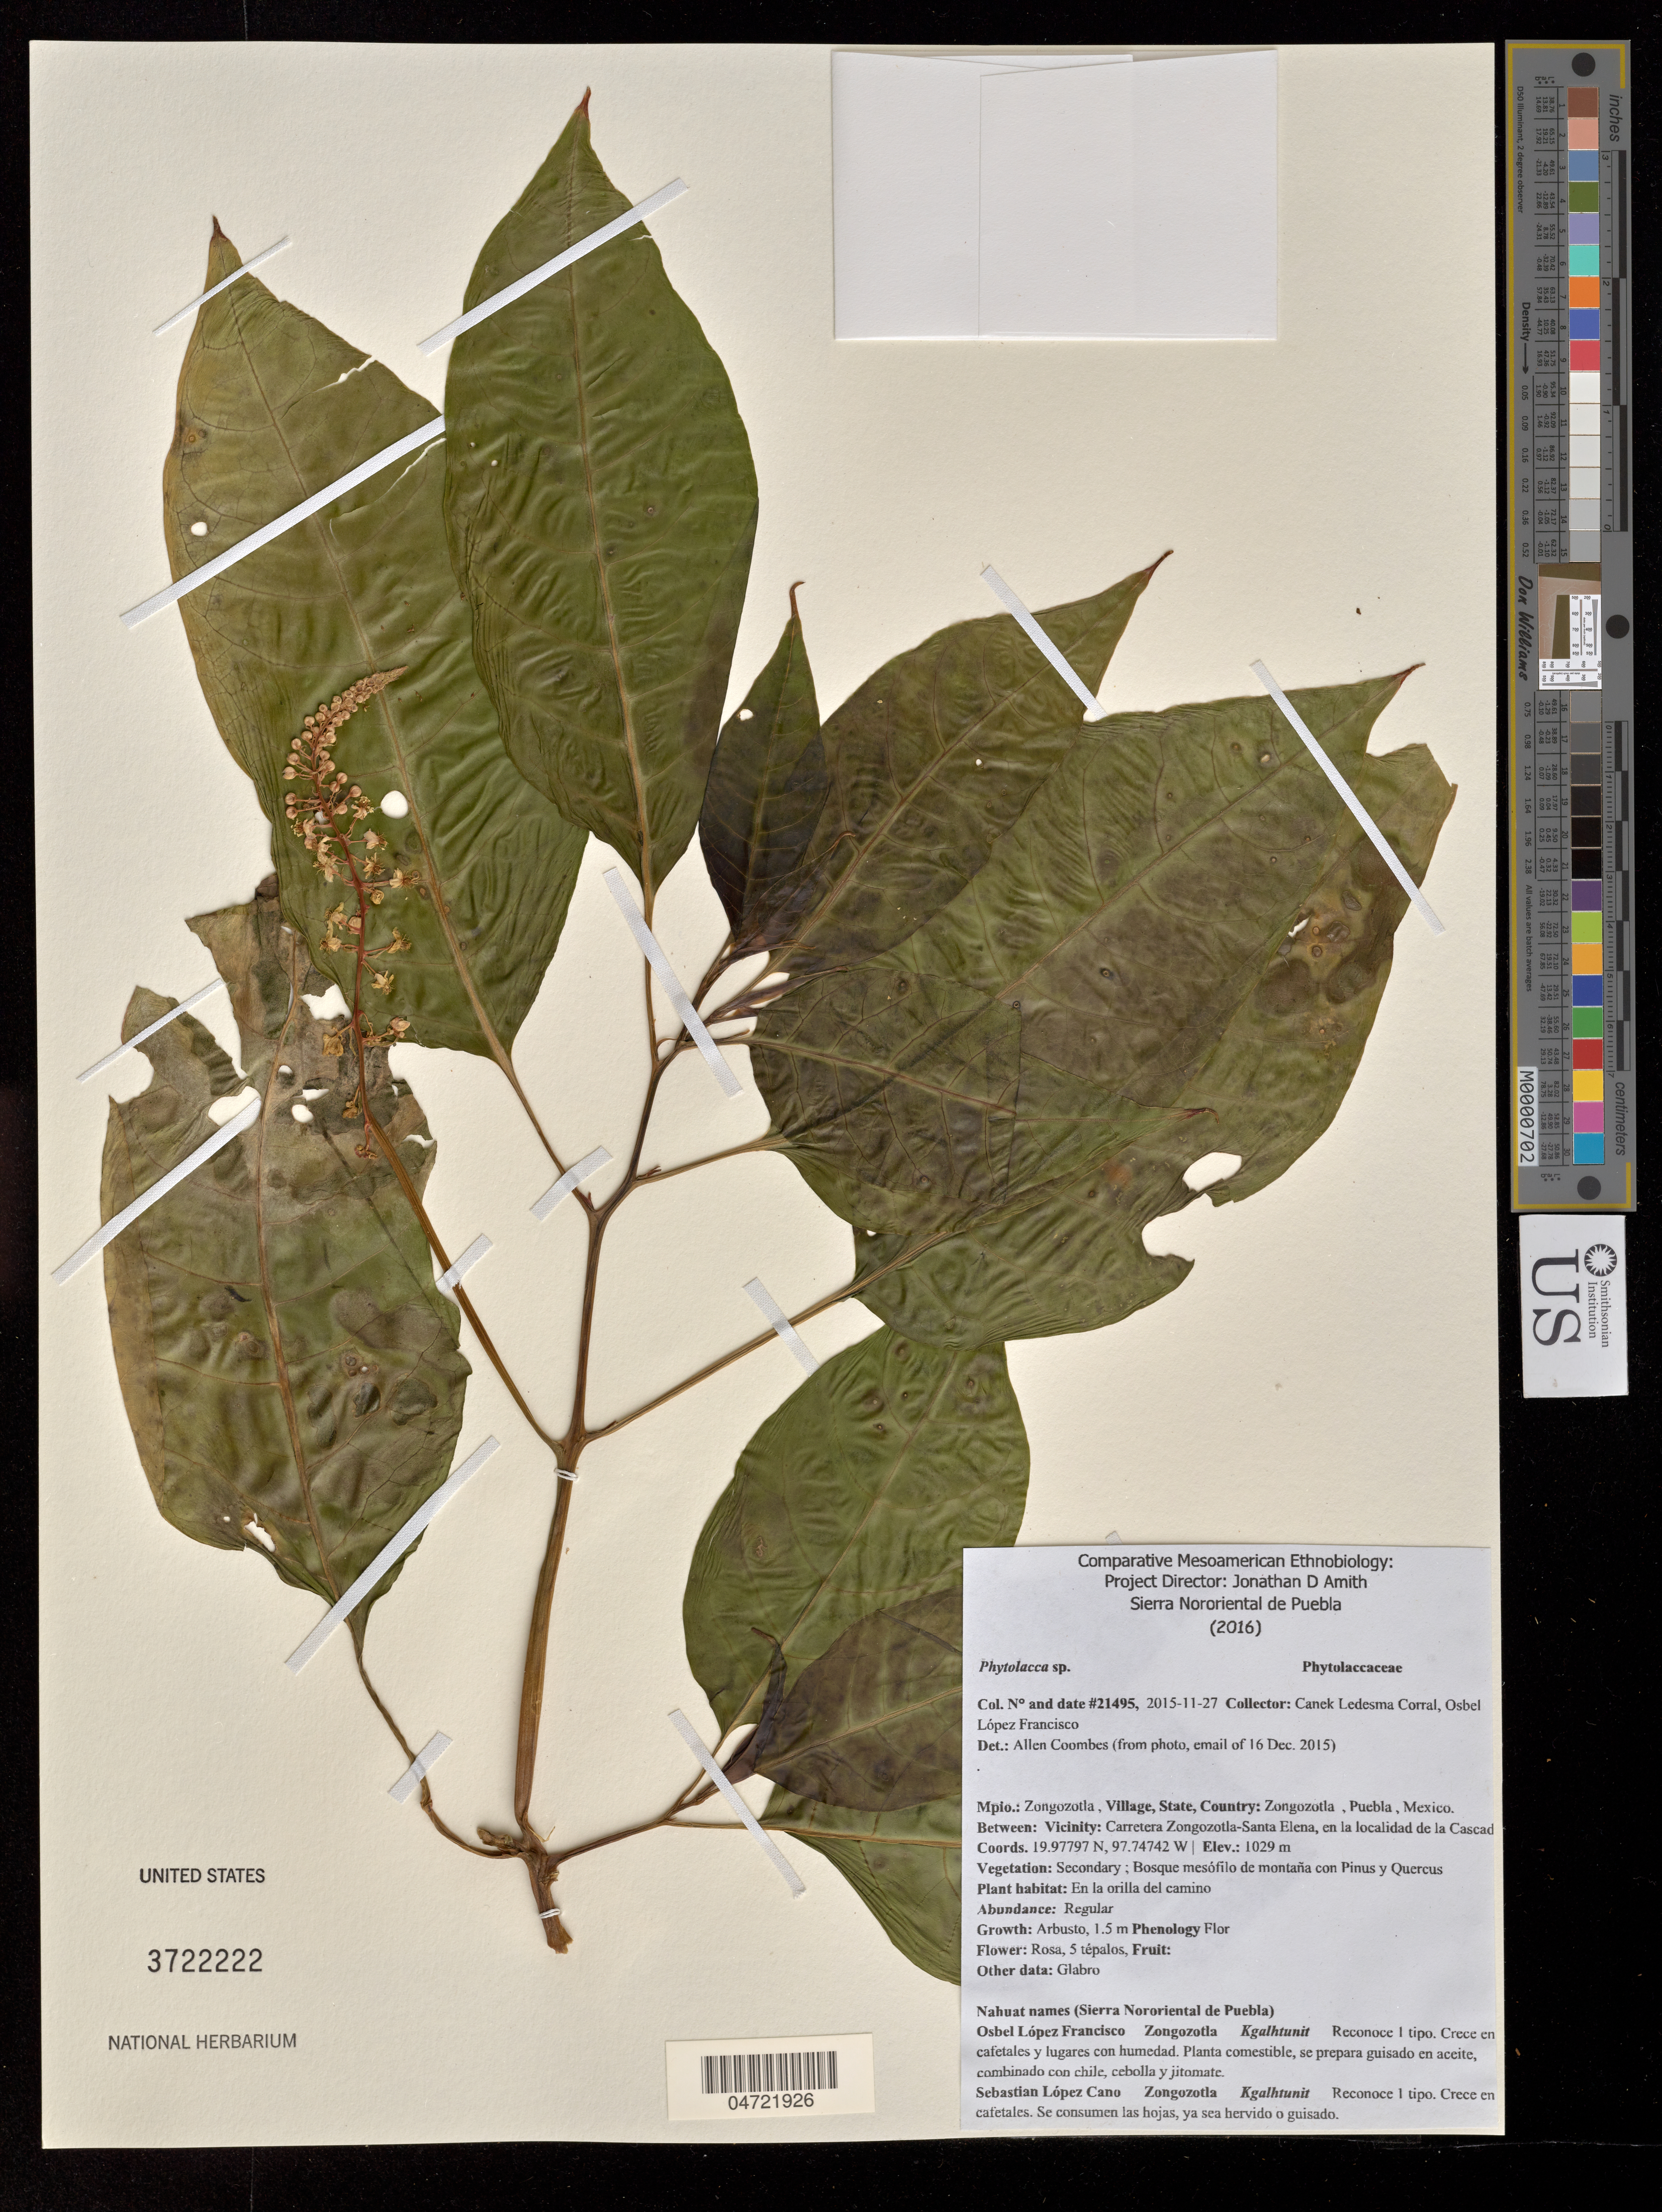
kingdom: Plantae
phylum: Tracheophyta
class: Magnoliopsida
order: Caryophyllales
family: Phytolaccaceae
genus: Phytolacca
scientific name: Phytolacca sp.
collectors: Canek Ledesma C. & O. Lopez Francisco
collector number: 21495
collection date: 2015-11-27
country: Mexico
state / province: Puebla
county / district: Zongozotla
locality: Carretera Zongozotla-Santa Elena, en la localidad de la Casita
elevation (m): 1029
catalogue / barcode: US 3722222